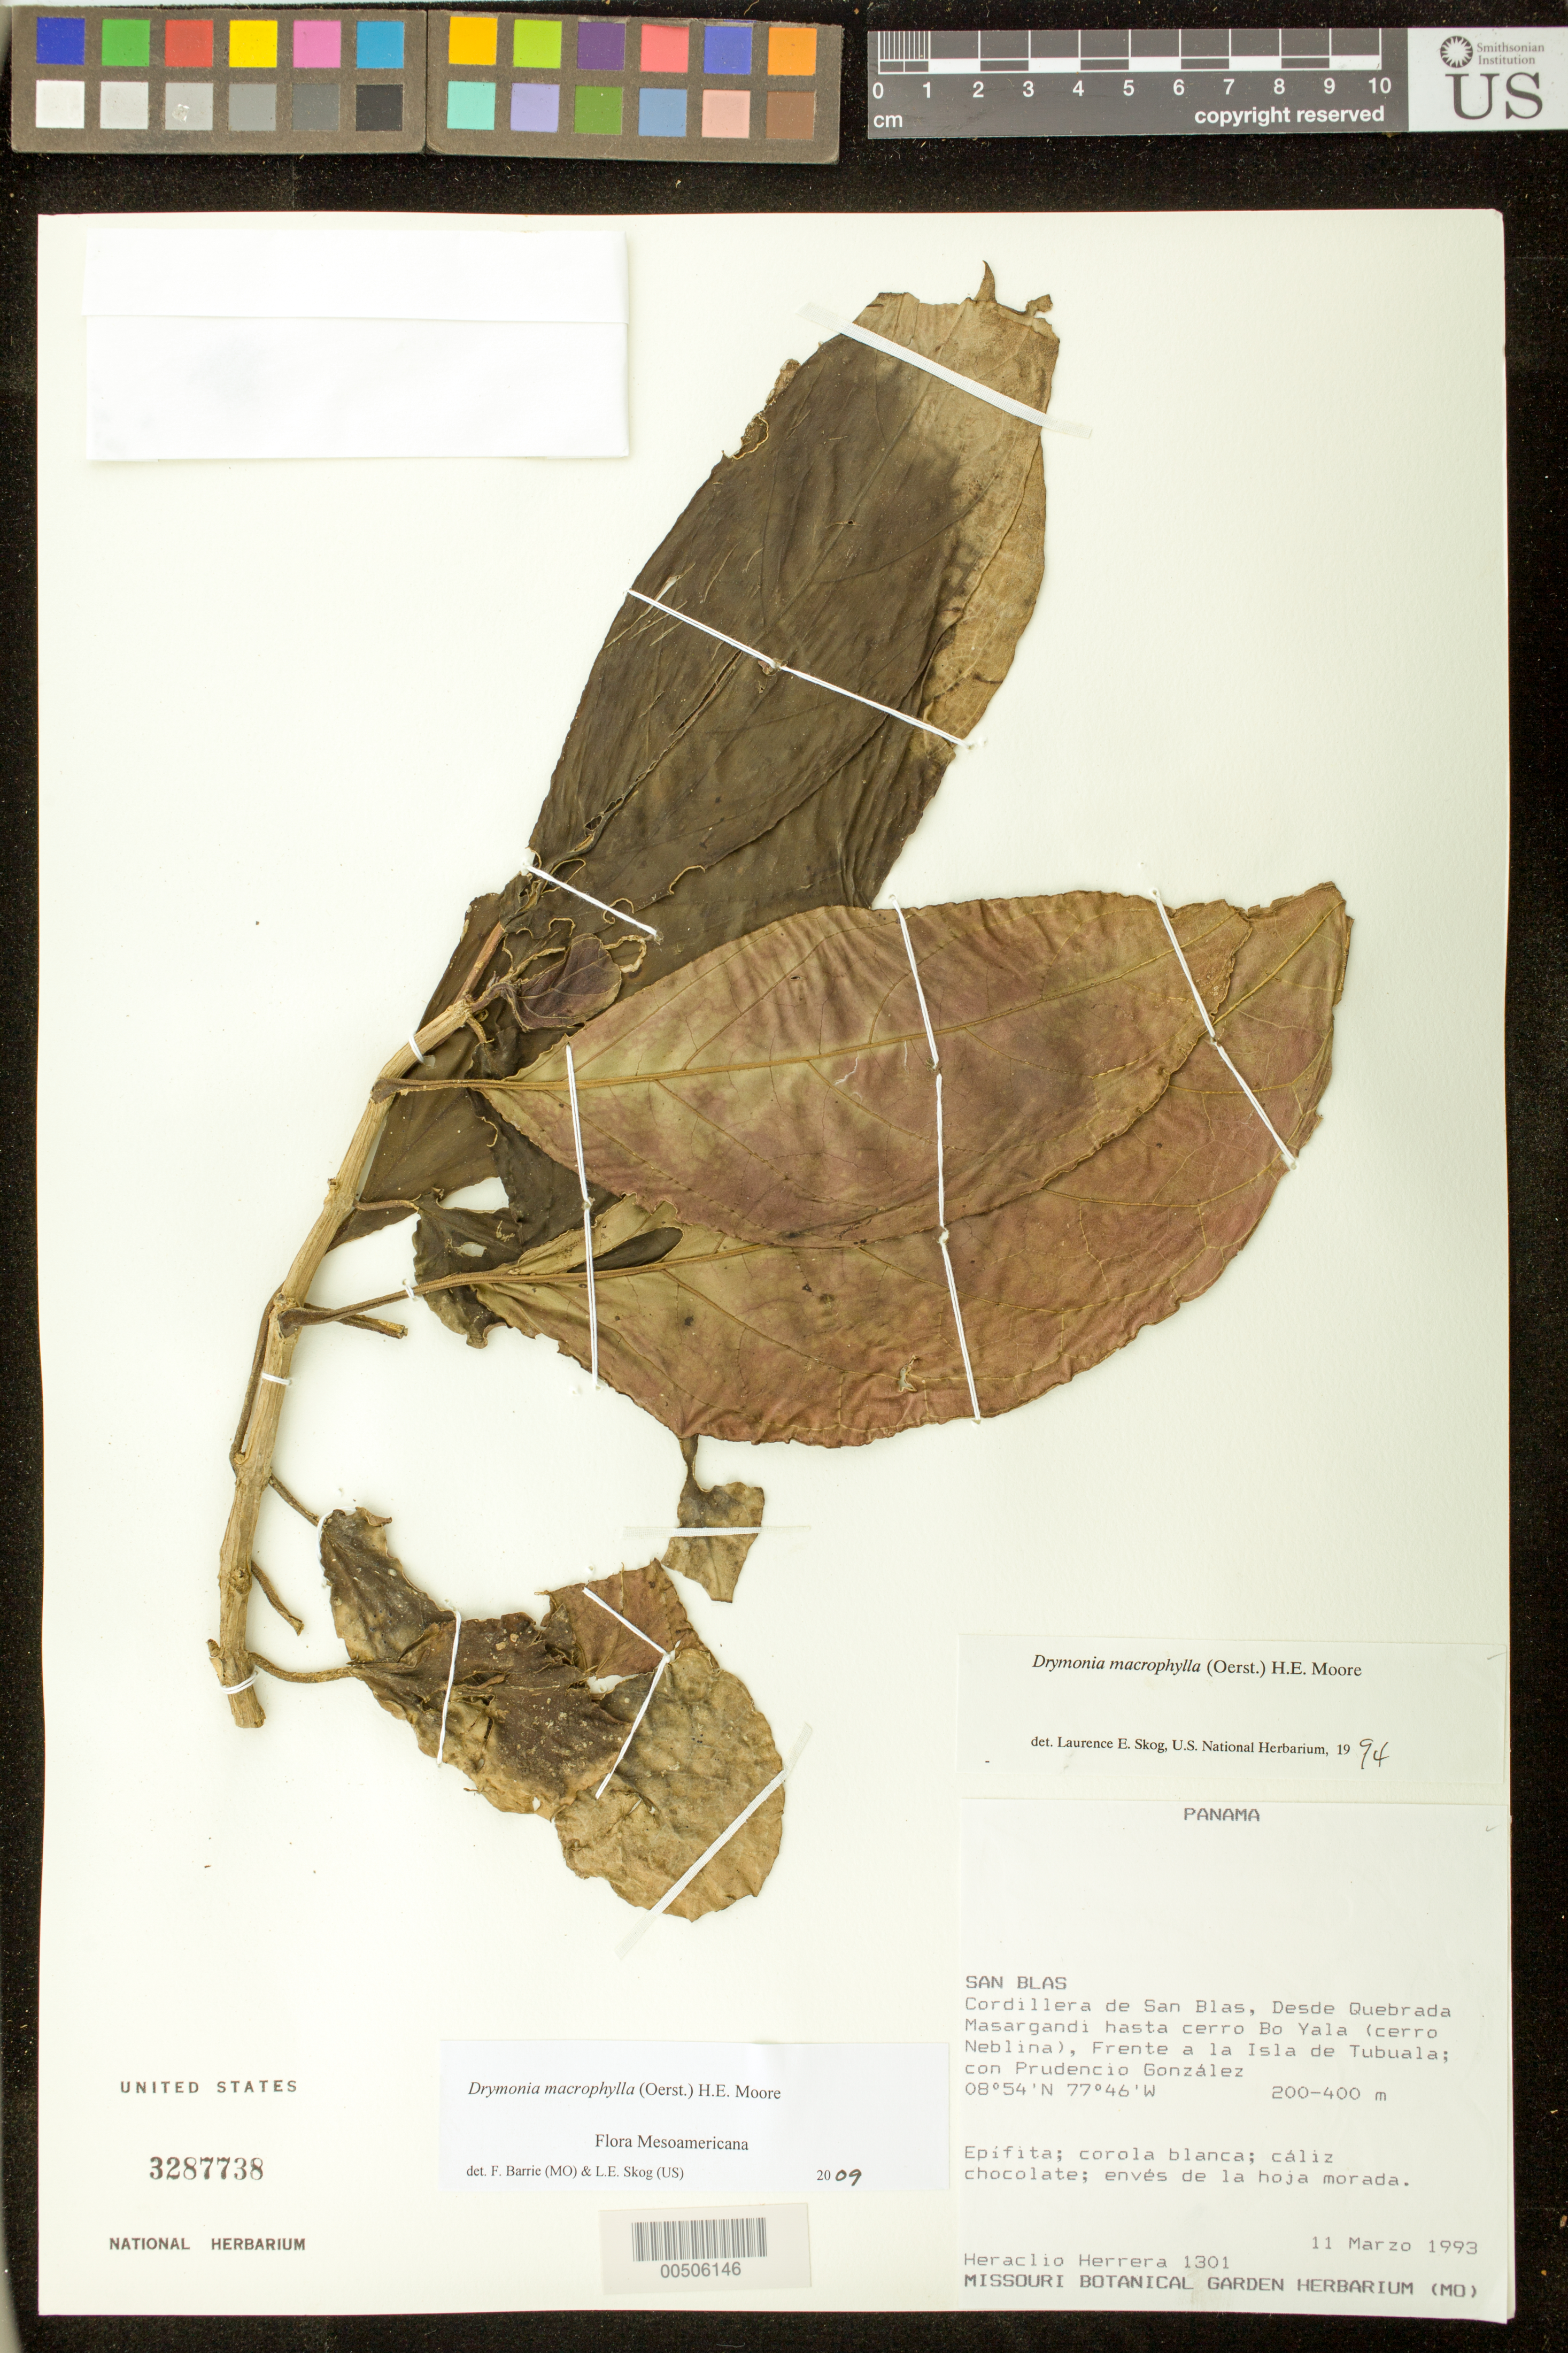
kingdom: Plantae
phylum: Tracheophyta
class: Magnoliopsida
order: Lamiales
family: Gesneriaceae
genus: Drymonia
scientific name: Drymonia macrophylla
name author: (Oerst.) H.E. Moore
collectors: H. Herrera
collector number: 1301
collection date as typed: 11 Mar 1993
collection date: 1993-03-11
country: Panama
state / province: Kuna Yala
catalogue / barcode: US 3287738